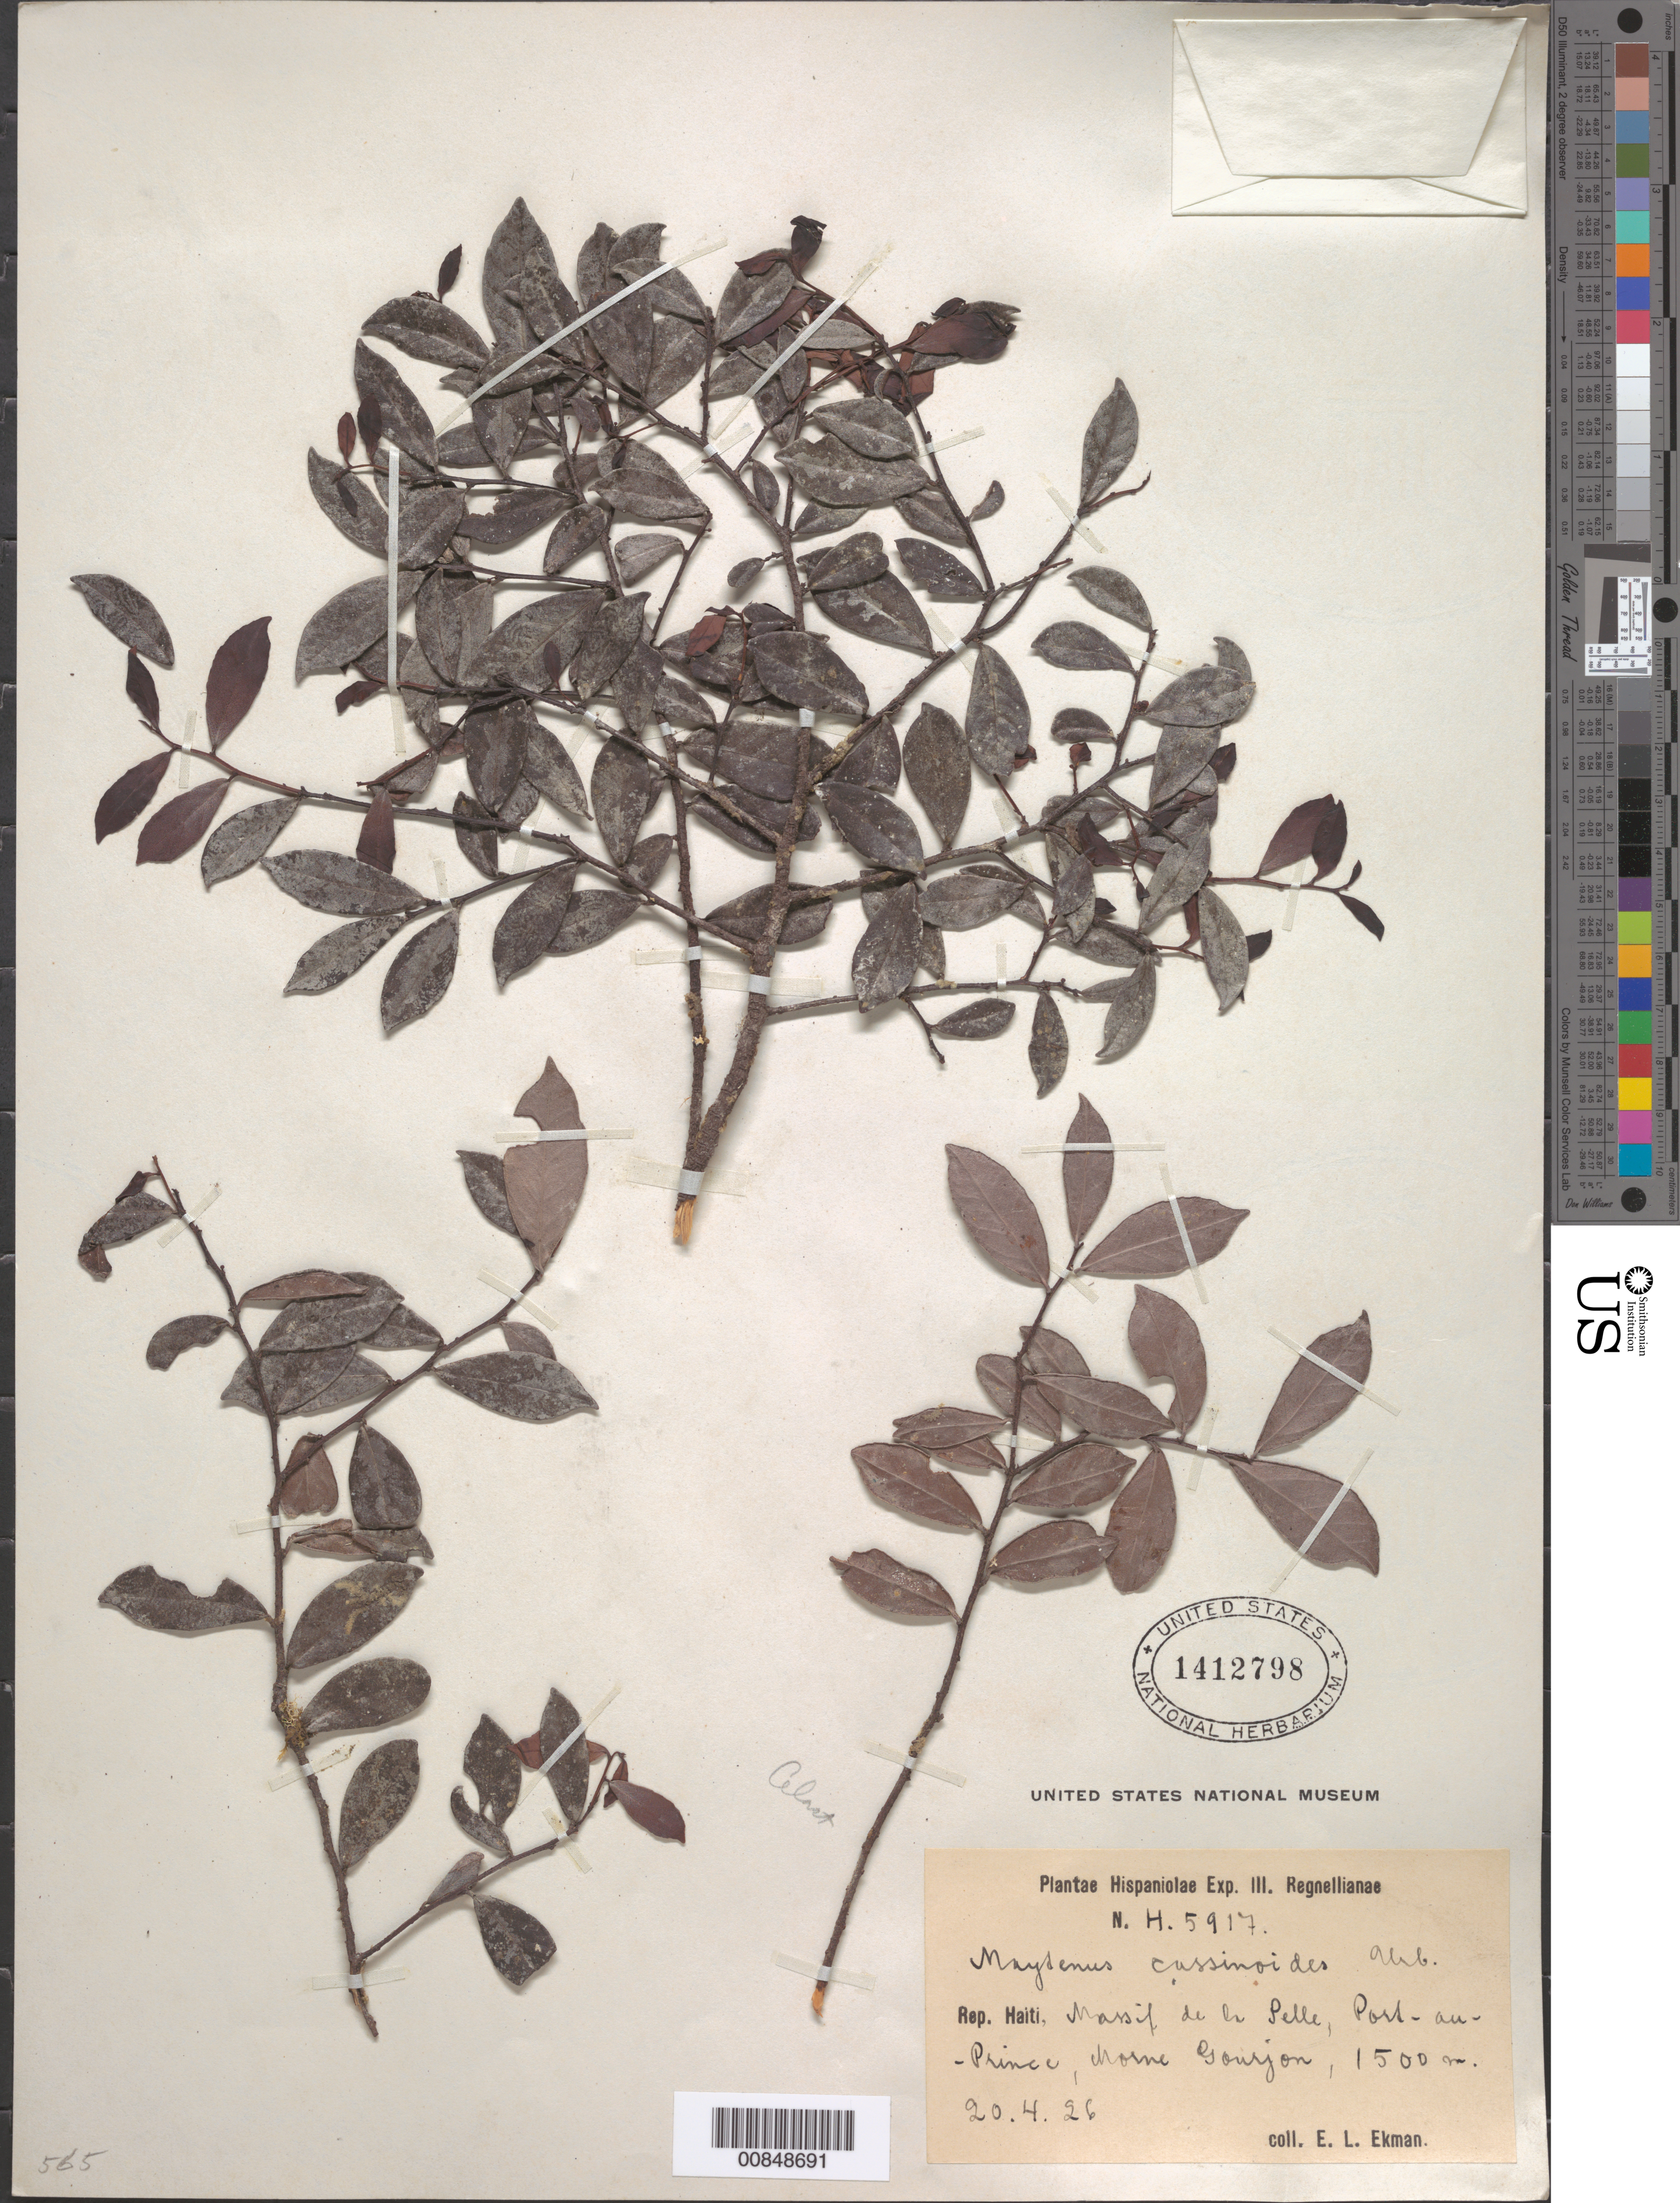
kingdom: Plantae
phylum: Tracheophyta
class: Magnoliopsida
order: Celastrales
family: Celastraceae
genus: Maytenus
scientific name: Maytenus cassinoides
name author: Urb.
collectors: E. L. Ekman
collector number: H 5917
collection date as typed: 20 Apr 1926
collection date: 1926-04-20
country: Haiti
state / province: Ouest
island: Hispaniola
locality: Massif de la Selle, Port-au-Prince, Morne Gourjon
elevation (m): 1500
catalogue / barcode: US 1412798